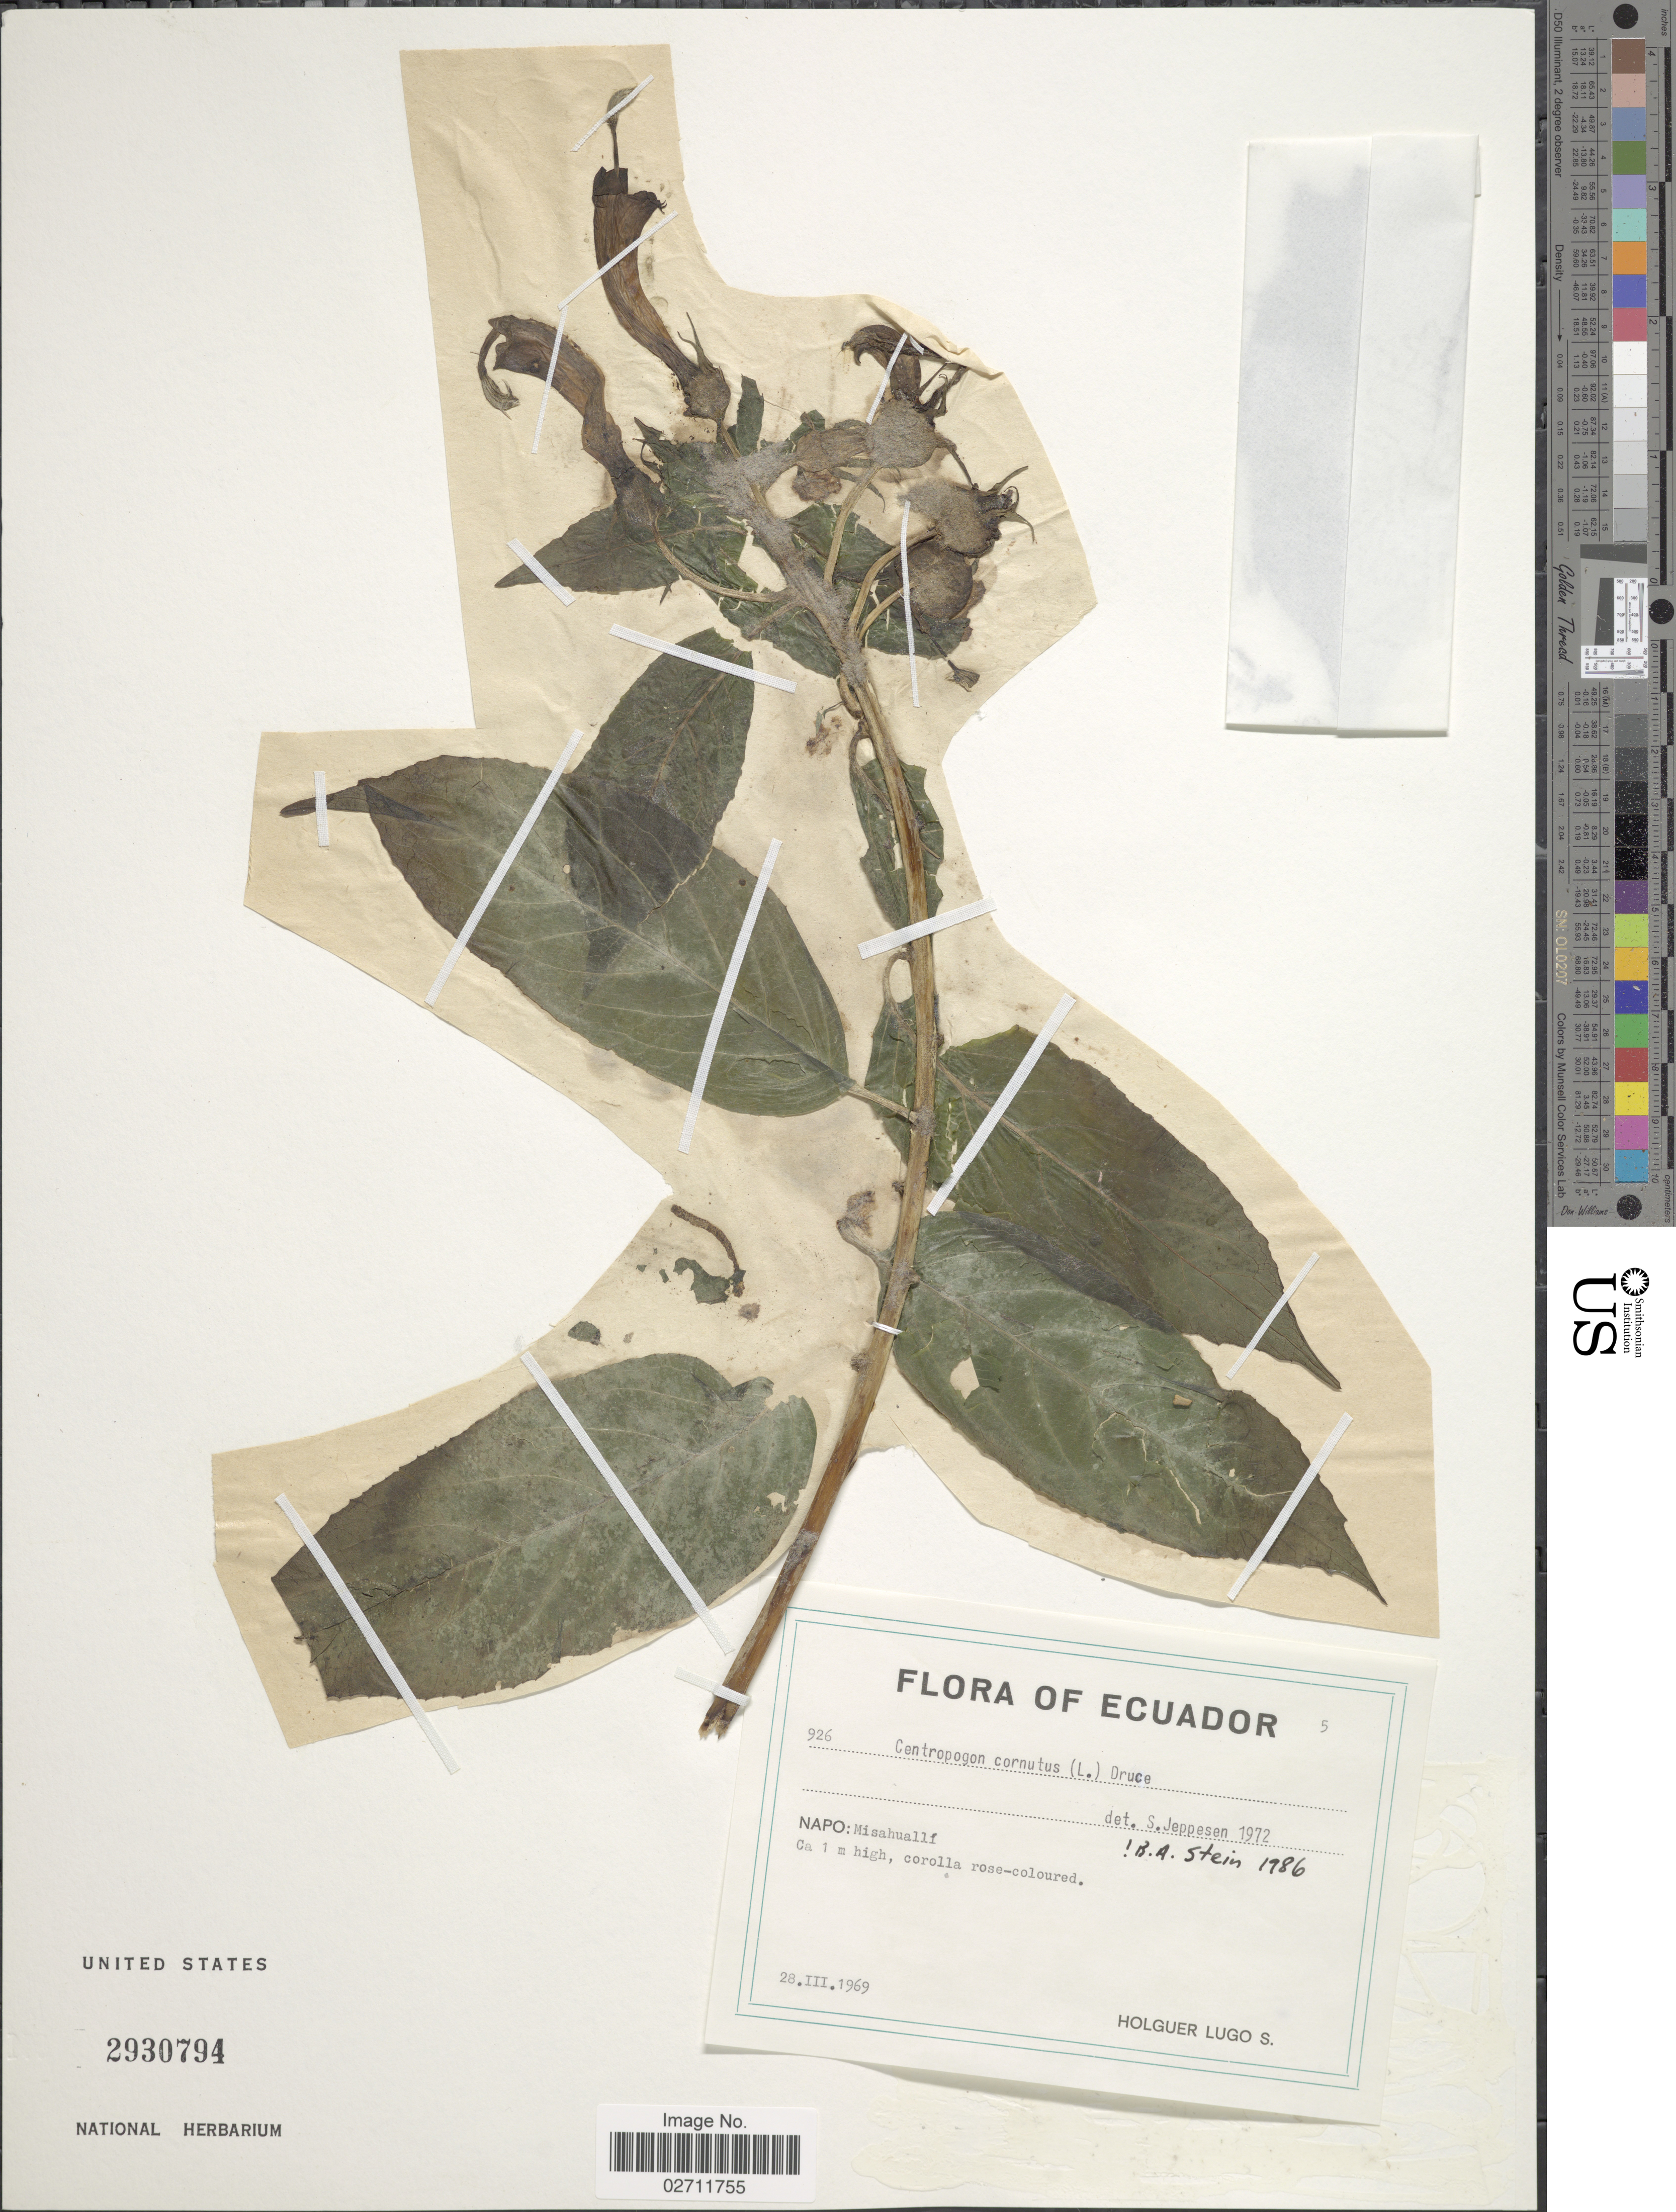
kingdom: Plantae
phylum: Tracheophyta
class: Magnoliopsida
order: Asterales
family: Campanulaceae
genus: Centropogon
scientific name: Centropogon cornutus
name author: (L.) Druce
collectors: H. Lugo S.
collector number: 926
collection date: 1969-03-28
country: Ecuador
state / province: Napo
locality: Misahualli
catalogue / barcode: US 2930794